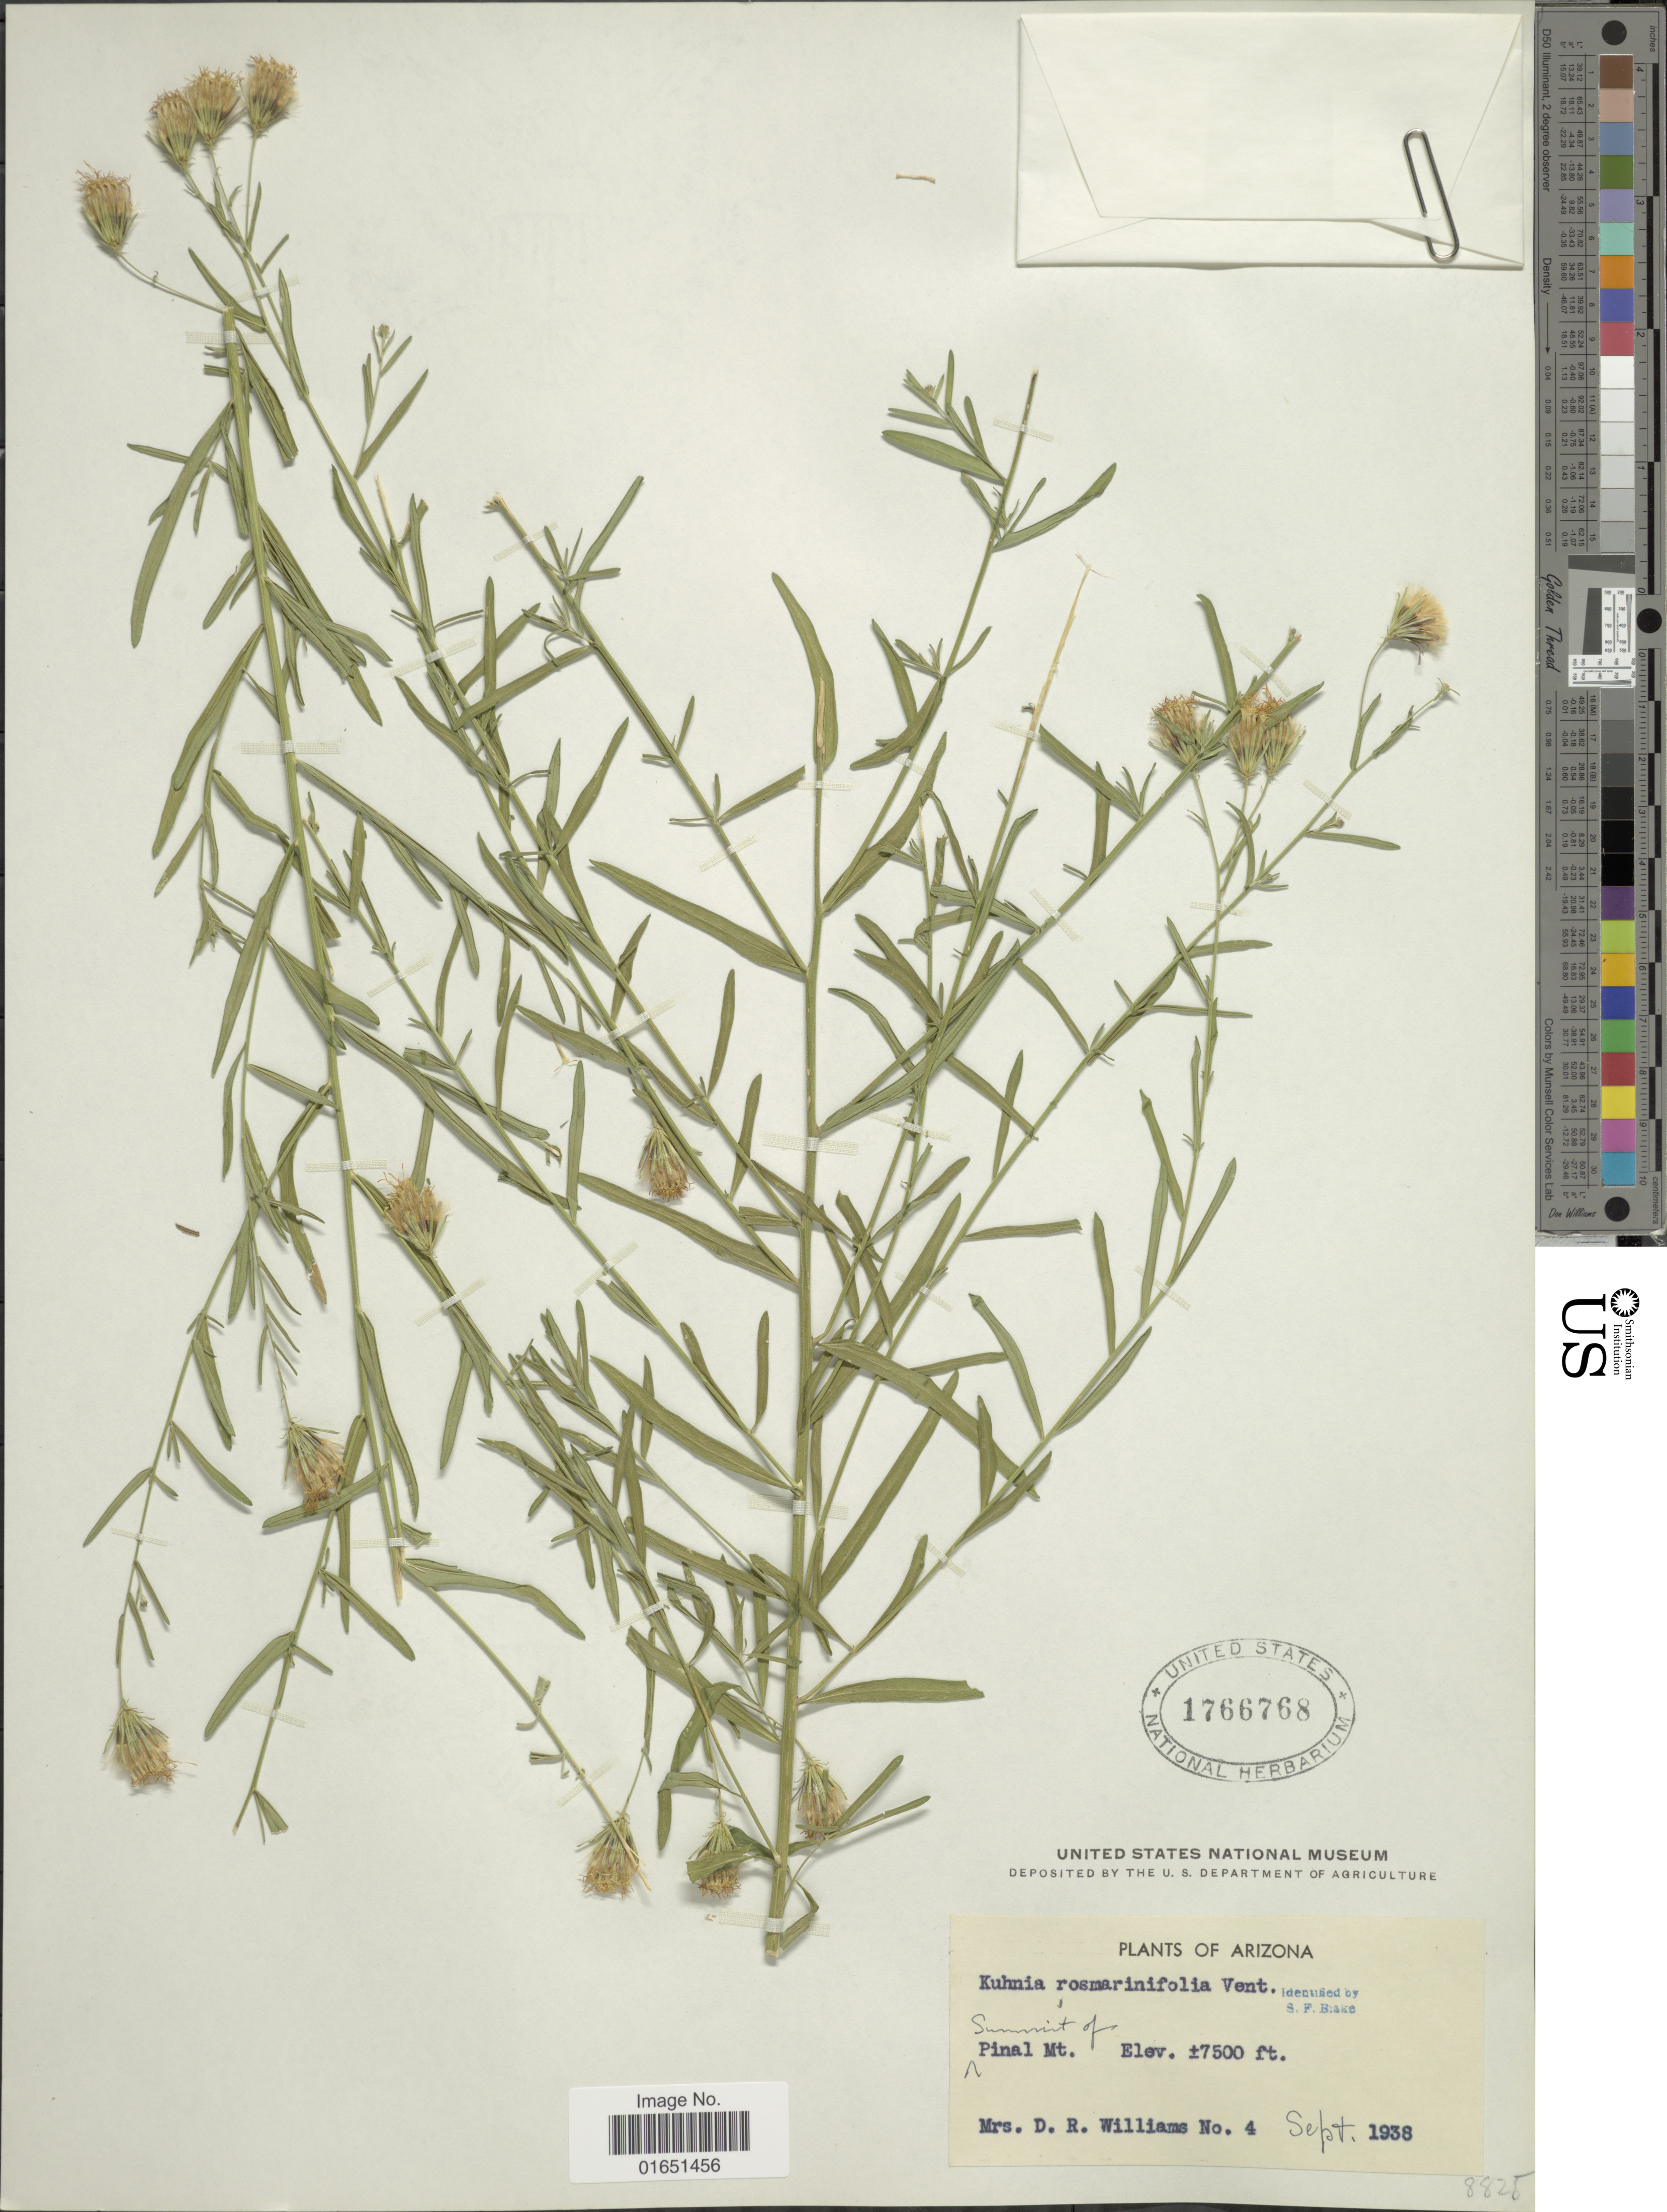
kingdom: Plantae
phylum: Tracheophyta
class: Magnoliopsida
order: Asterales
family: Asteraceae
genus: Brickellia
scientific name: Brickellia rosmarinifolia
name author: (Vent.) W.A. Weber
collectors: D. Williams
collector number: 4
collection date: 1938-09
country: United States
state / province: Arizona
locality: Summit of Pinal Mt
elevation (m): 2286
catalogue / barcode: US 1766768